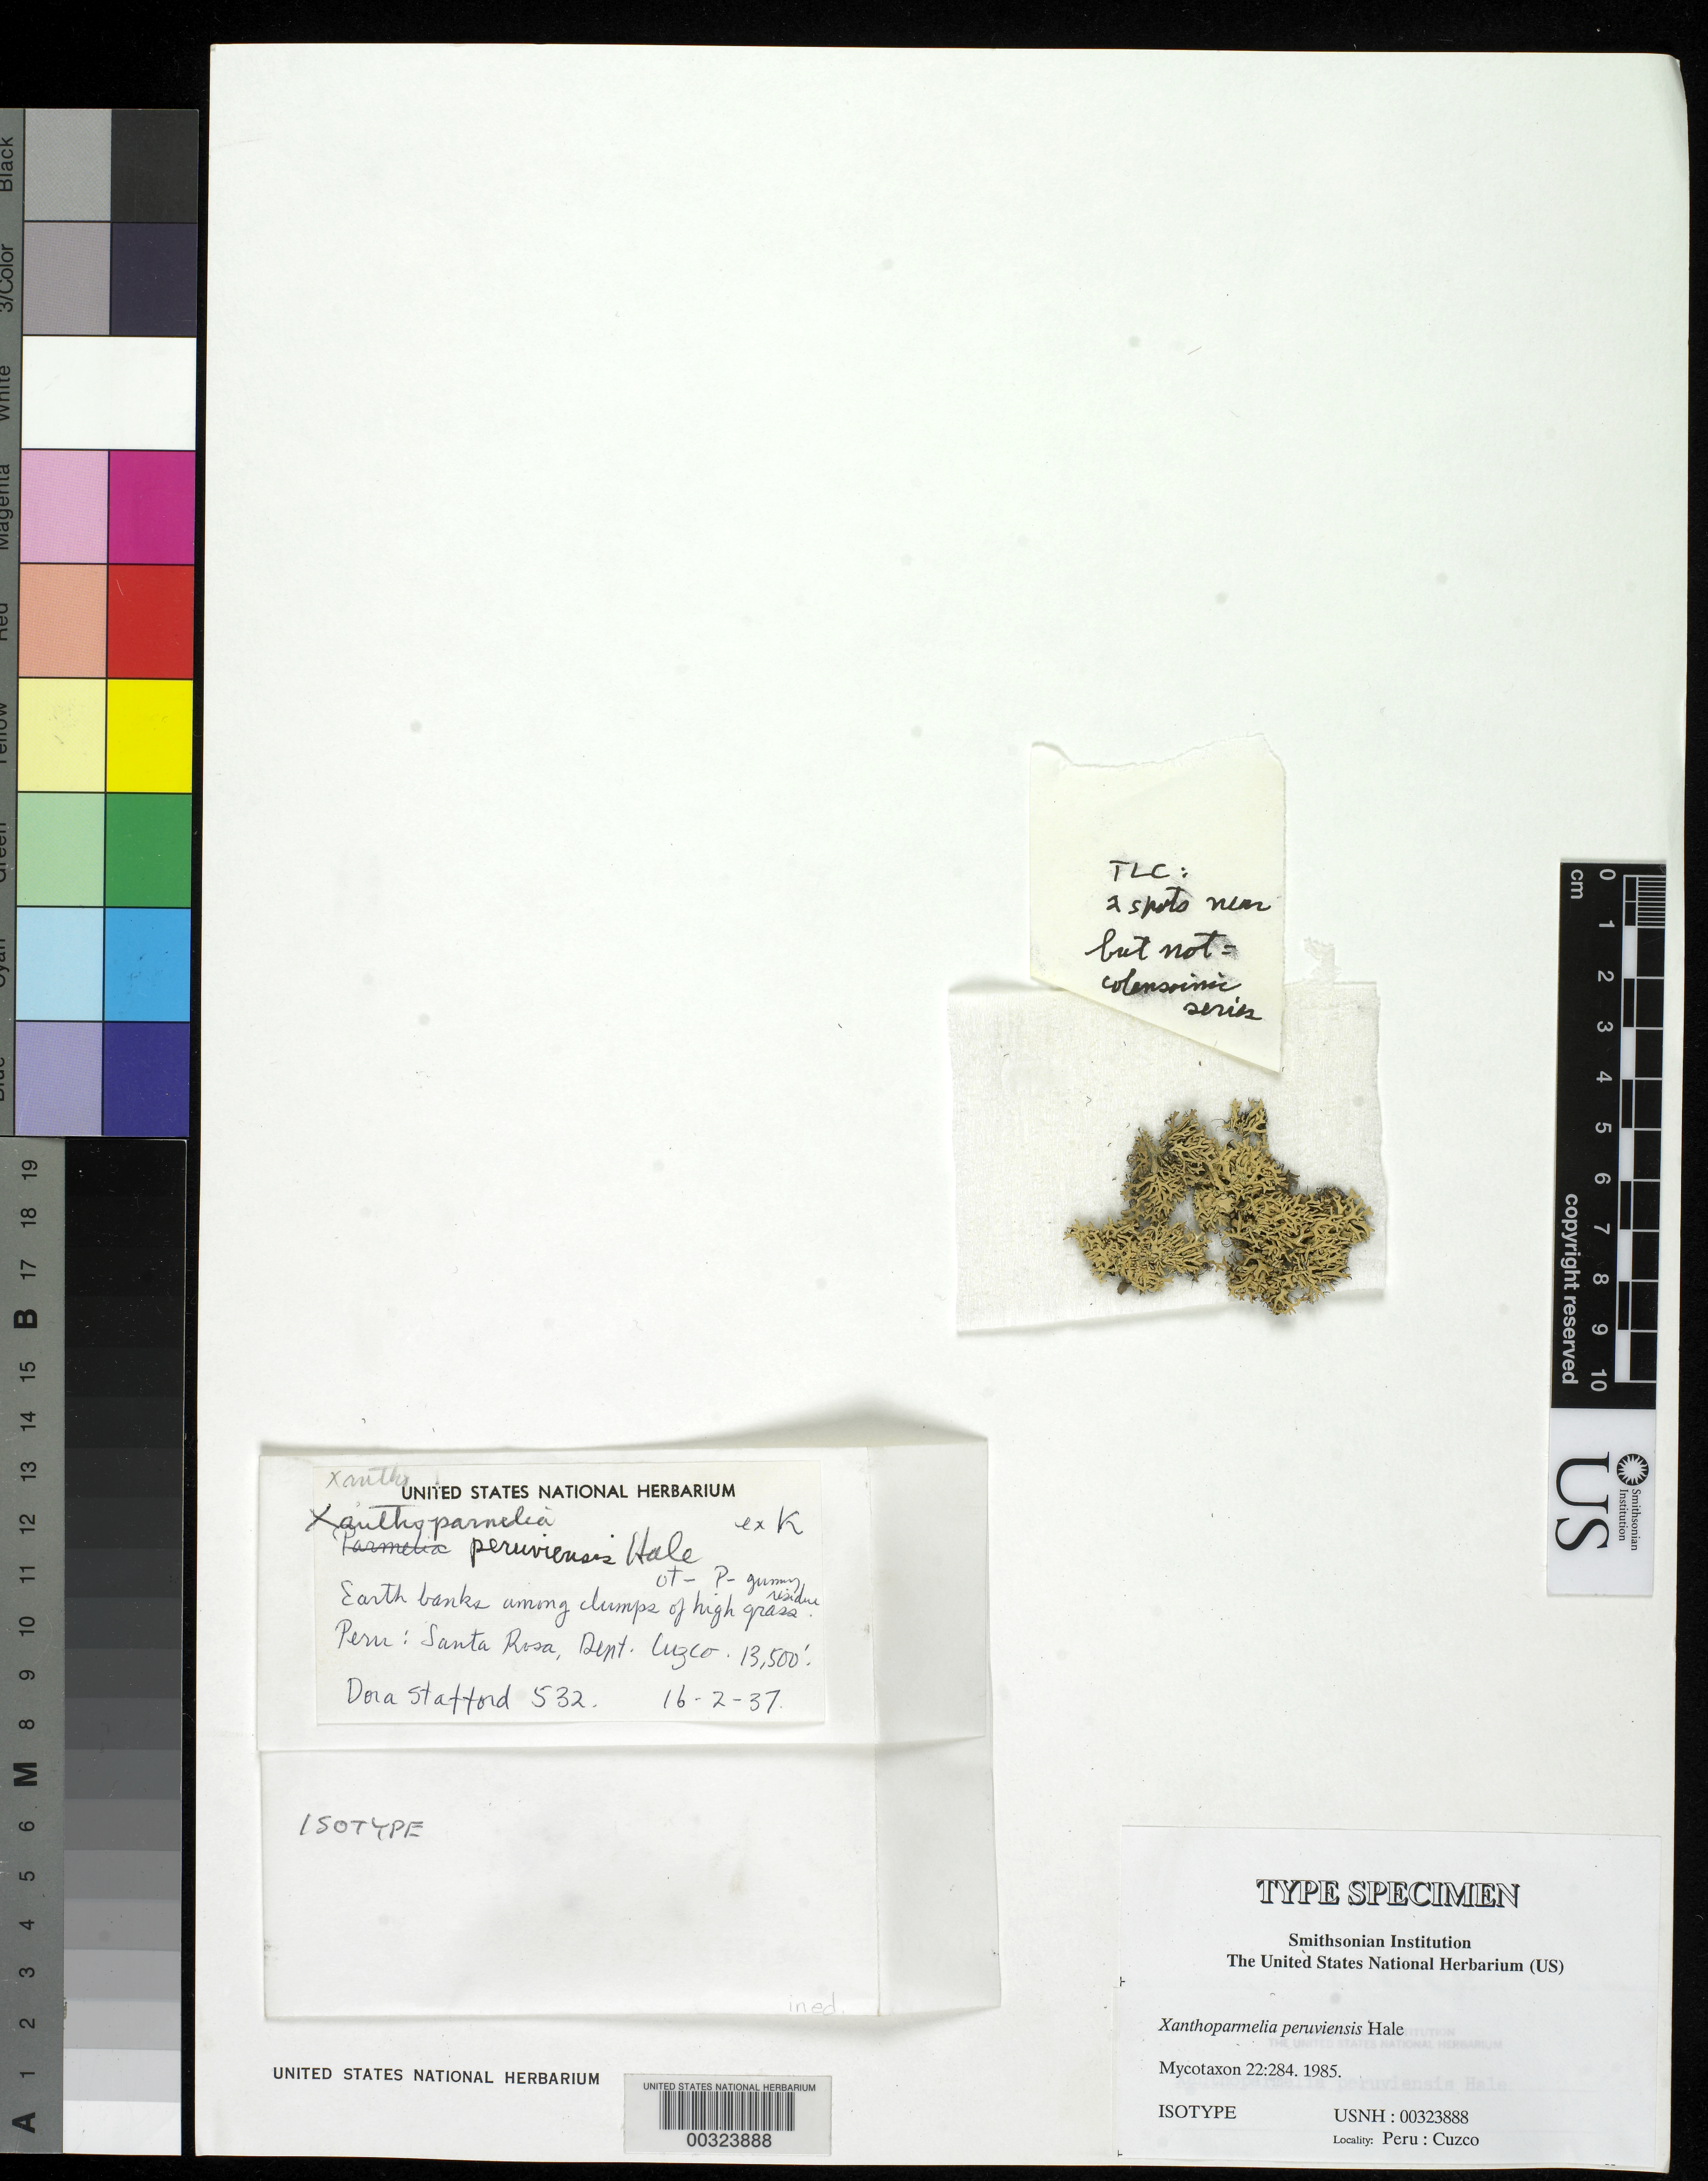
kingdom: Fungi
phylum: Ascomycota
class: Lecanoromycetes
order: Lecanorales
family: Parmeliaceae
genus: Xanthoparmelia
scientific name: Xanthoparmelia peruviensis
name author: Hale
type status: Isotype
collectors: D. Stafford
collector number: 532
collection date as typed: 16 Feb 1937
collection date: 1937-02-16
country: Peru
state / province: Cusco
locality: Santa Rosa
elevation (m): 4115